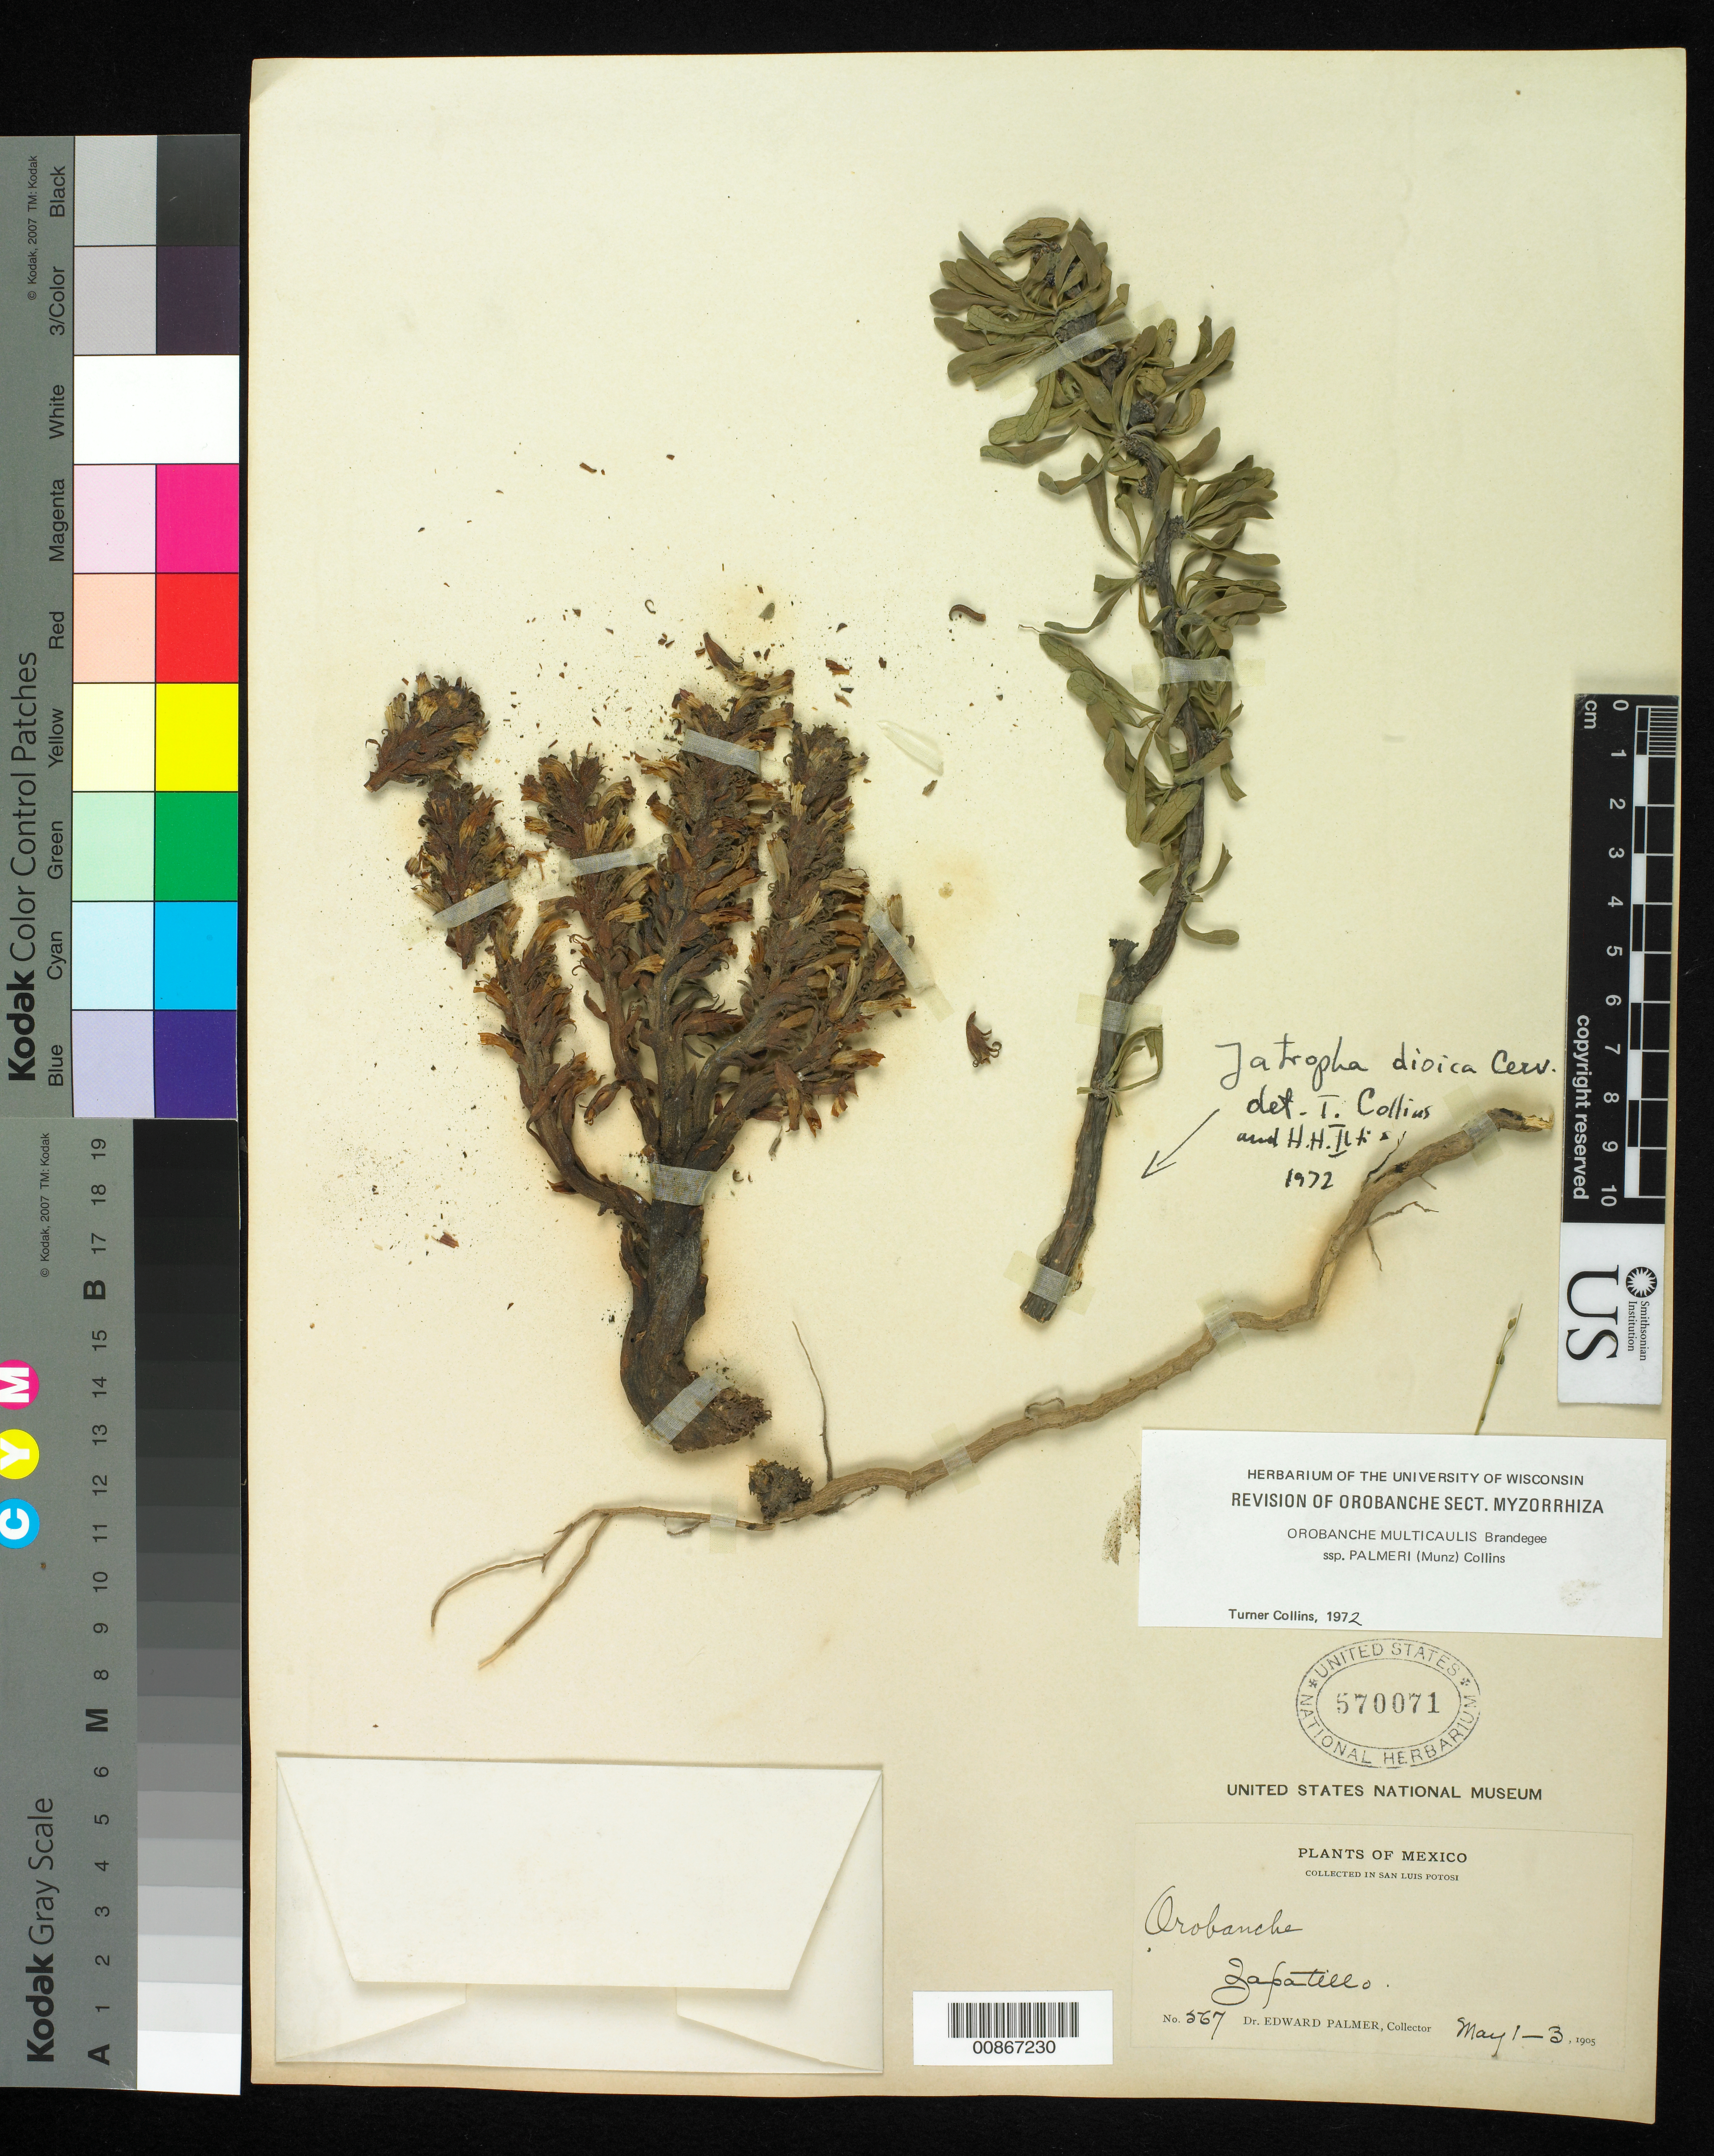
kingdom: Plantae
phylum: Tracheophyta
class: Magnoliopsida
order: Lamiales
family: Orobanchaceae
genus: Orobanche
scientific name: Orobanche multicaulis subsp. palmeri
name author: (Munz) L.T. Collins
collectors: E. Palmer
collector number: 567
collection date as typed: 01 May 1905 to 03 May 1905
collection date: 1905-05-01/1905-05-03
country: Mexico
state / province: San Luis Potosí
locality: San Luis Potosí.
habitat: Host plant Jatropha dioica Cerv.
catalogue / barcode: US 570071